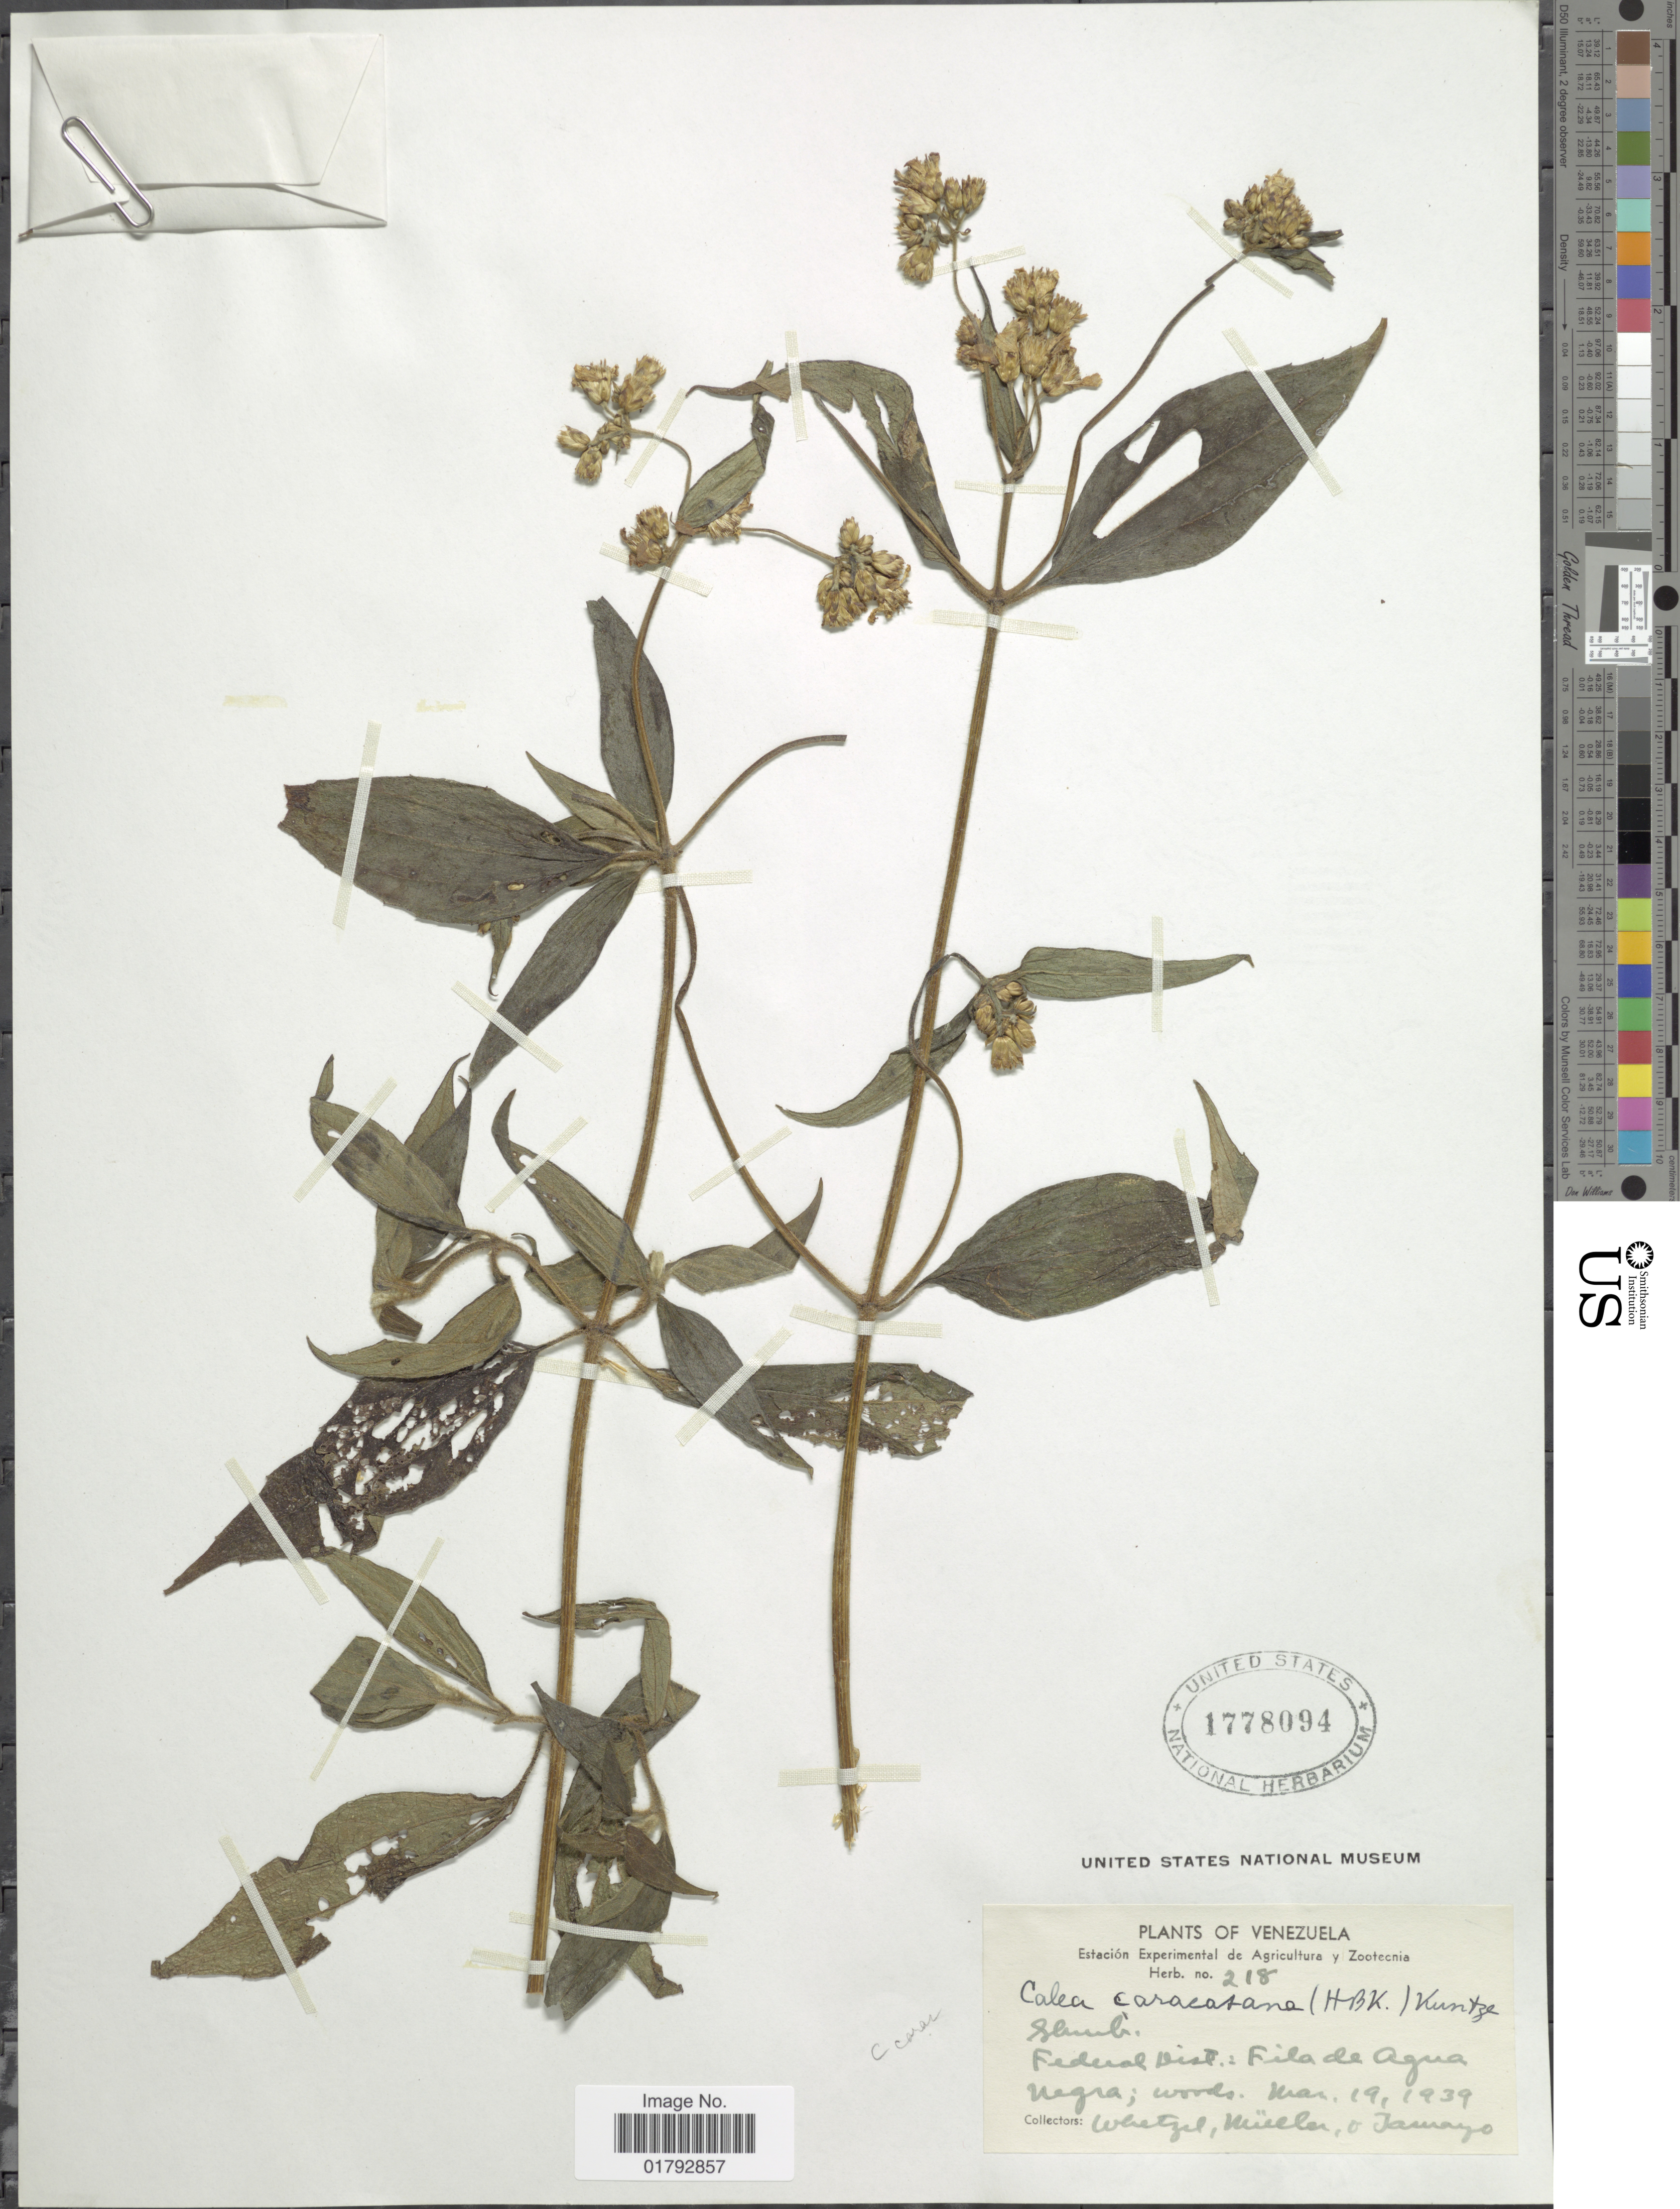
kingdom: Plantae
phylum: Tracheophyta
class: Magnoliopsida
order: Asterales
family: Asteraceae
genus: Alloispermum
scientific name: Alloispermum caracasanum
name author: (Kunth) H. Rob.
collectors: Whetzel, -- Müller & Jamayo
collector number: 218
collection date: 1939-03-19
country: Venezuela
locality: Federal Dist.: Fila de Agua Negra.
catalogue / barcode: US 1778094